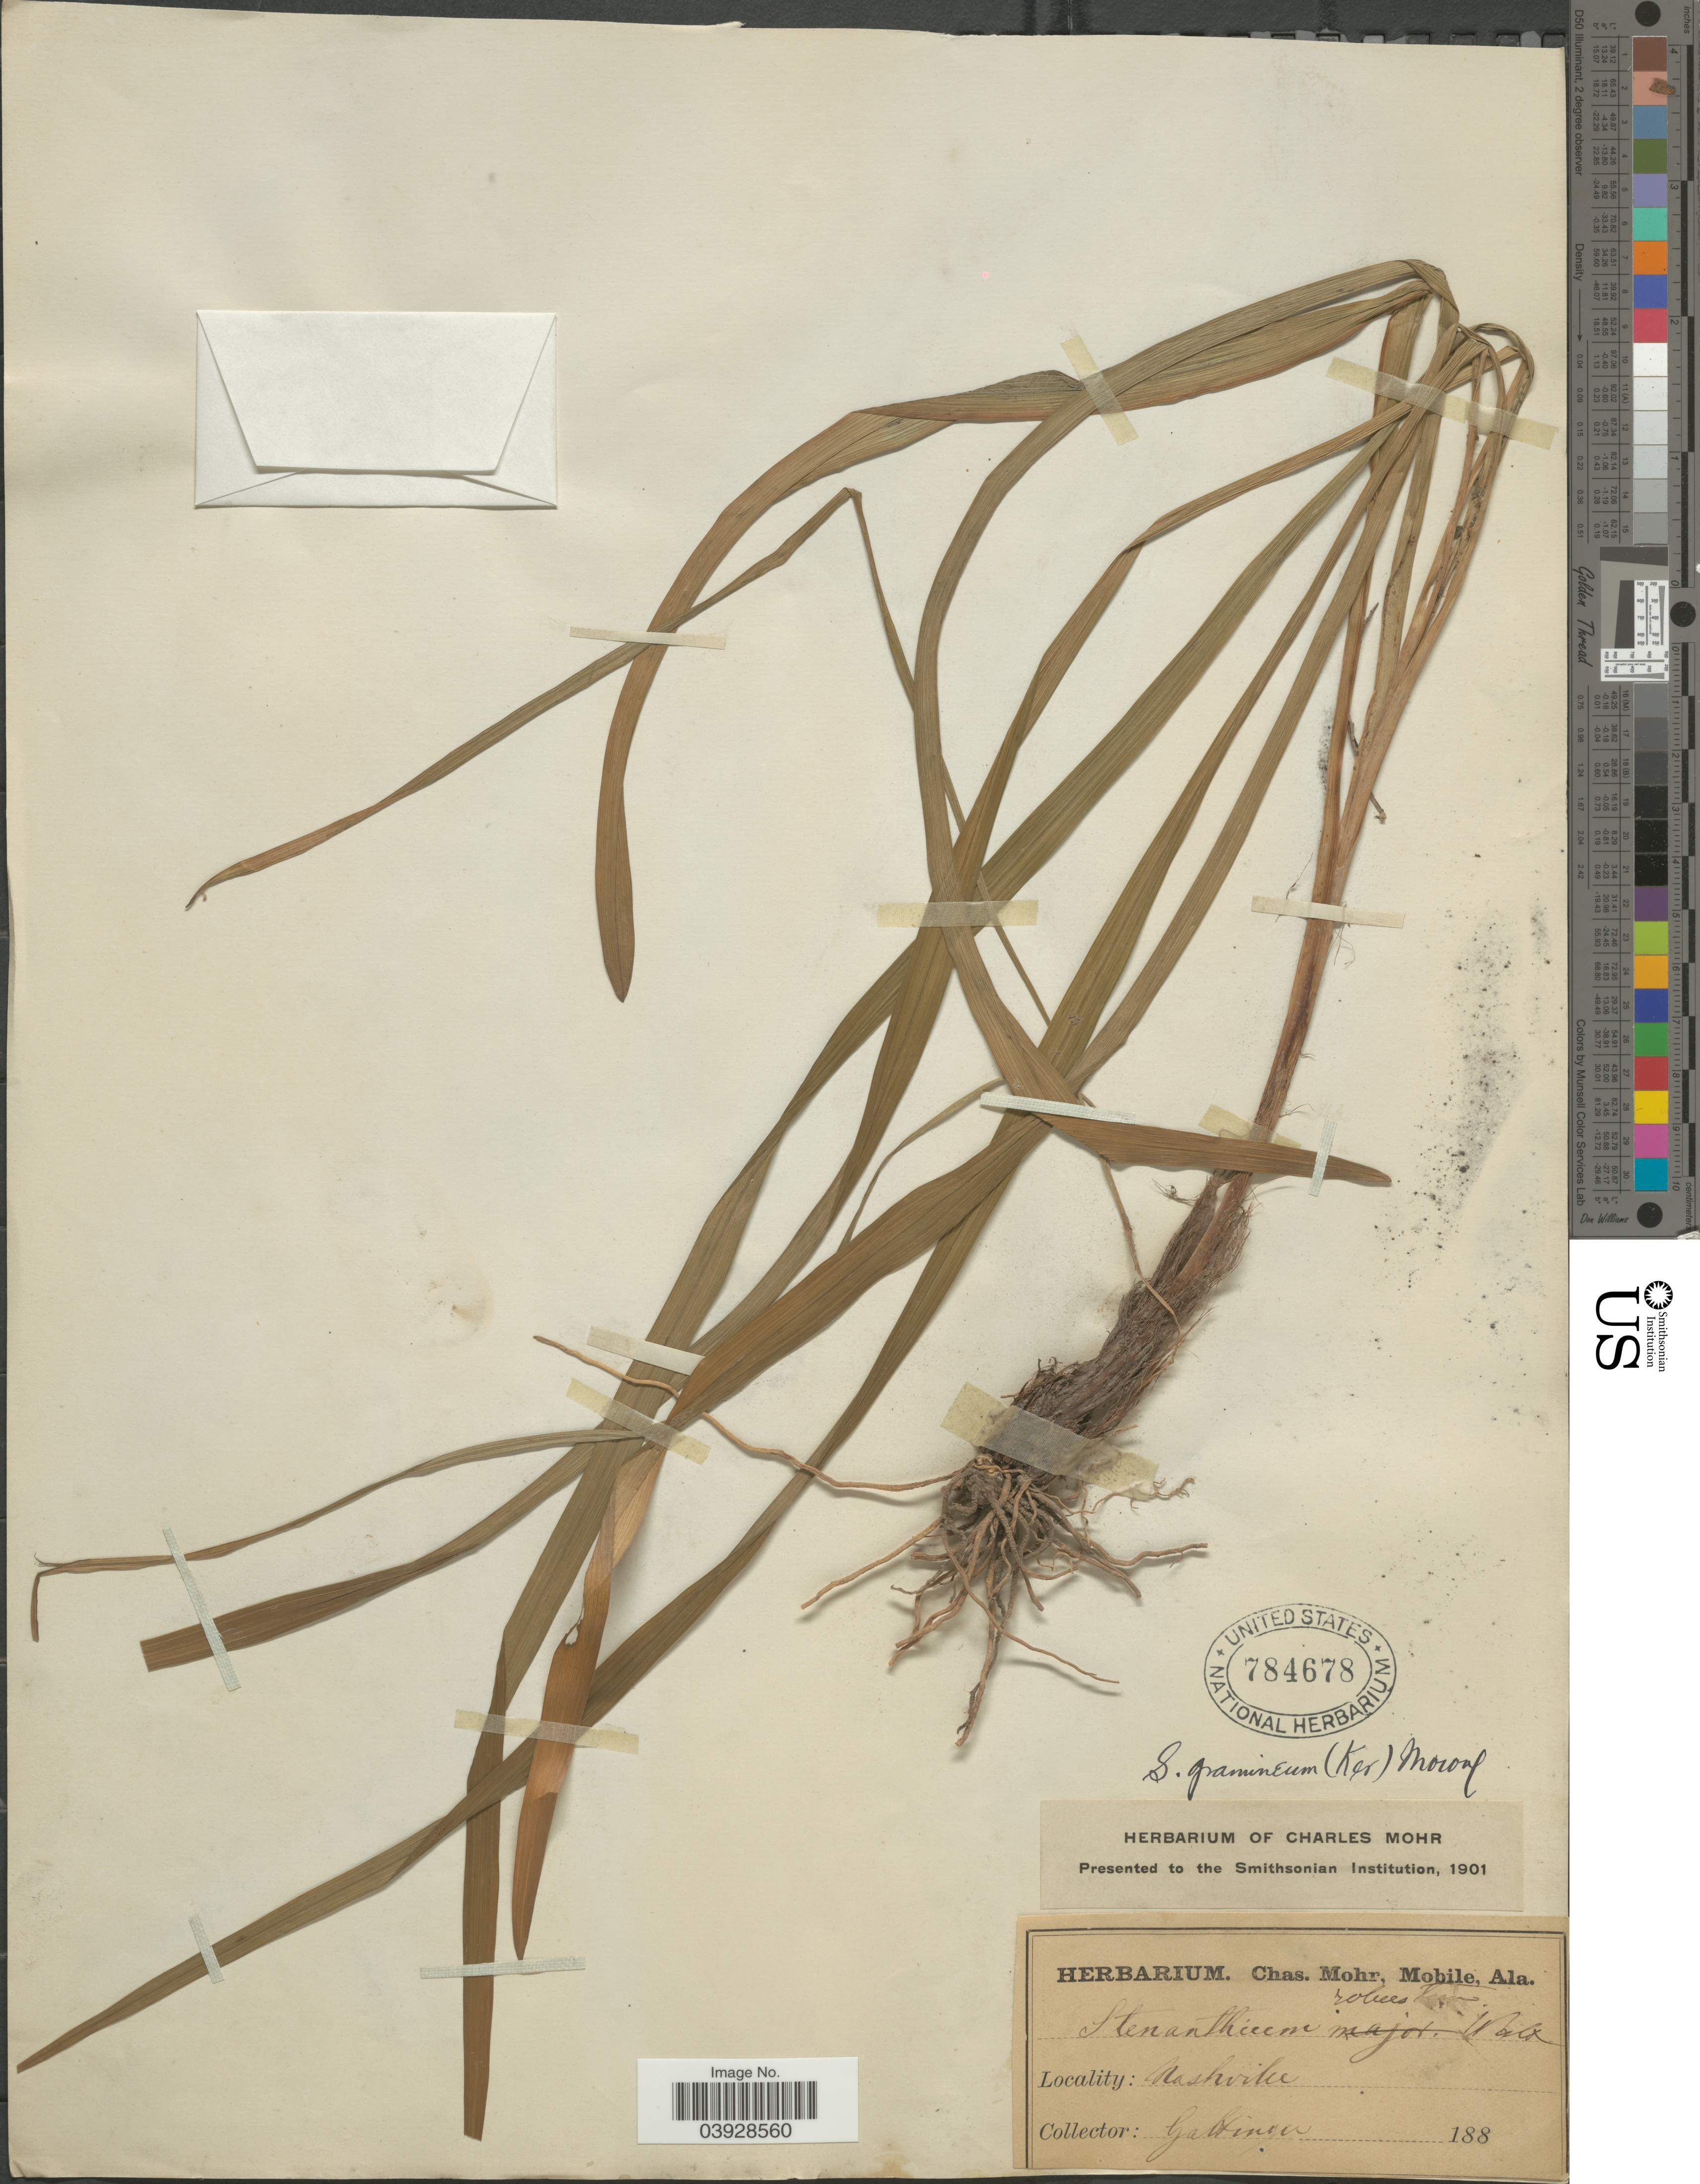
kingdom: Plantae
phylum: Tracheophyta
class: Liliopsida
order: Liliales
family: Melanthiaceae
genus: Stenanthium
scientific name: Stenanthium gramineum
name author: (Ker Gawl.) Morong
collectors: Gattinger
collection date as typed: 188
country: United States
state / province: Tennessee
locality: Nashville.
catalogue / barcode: US 784678